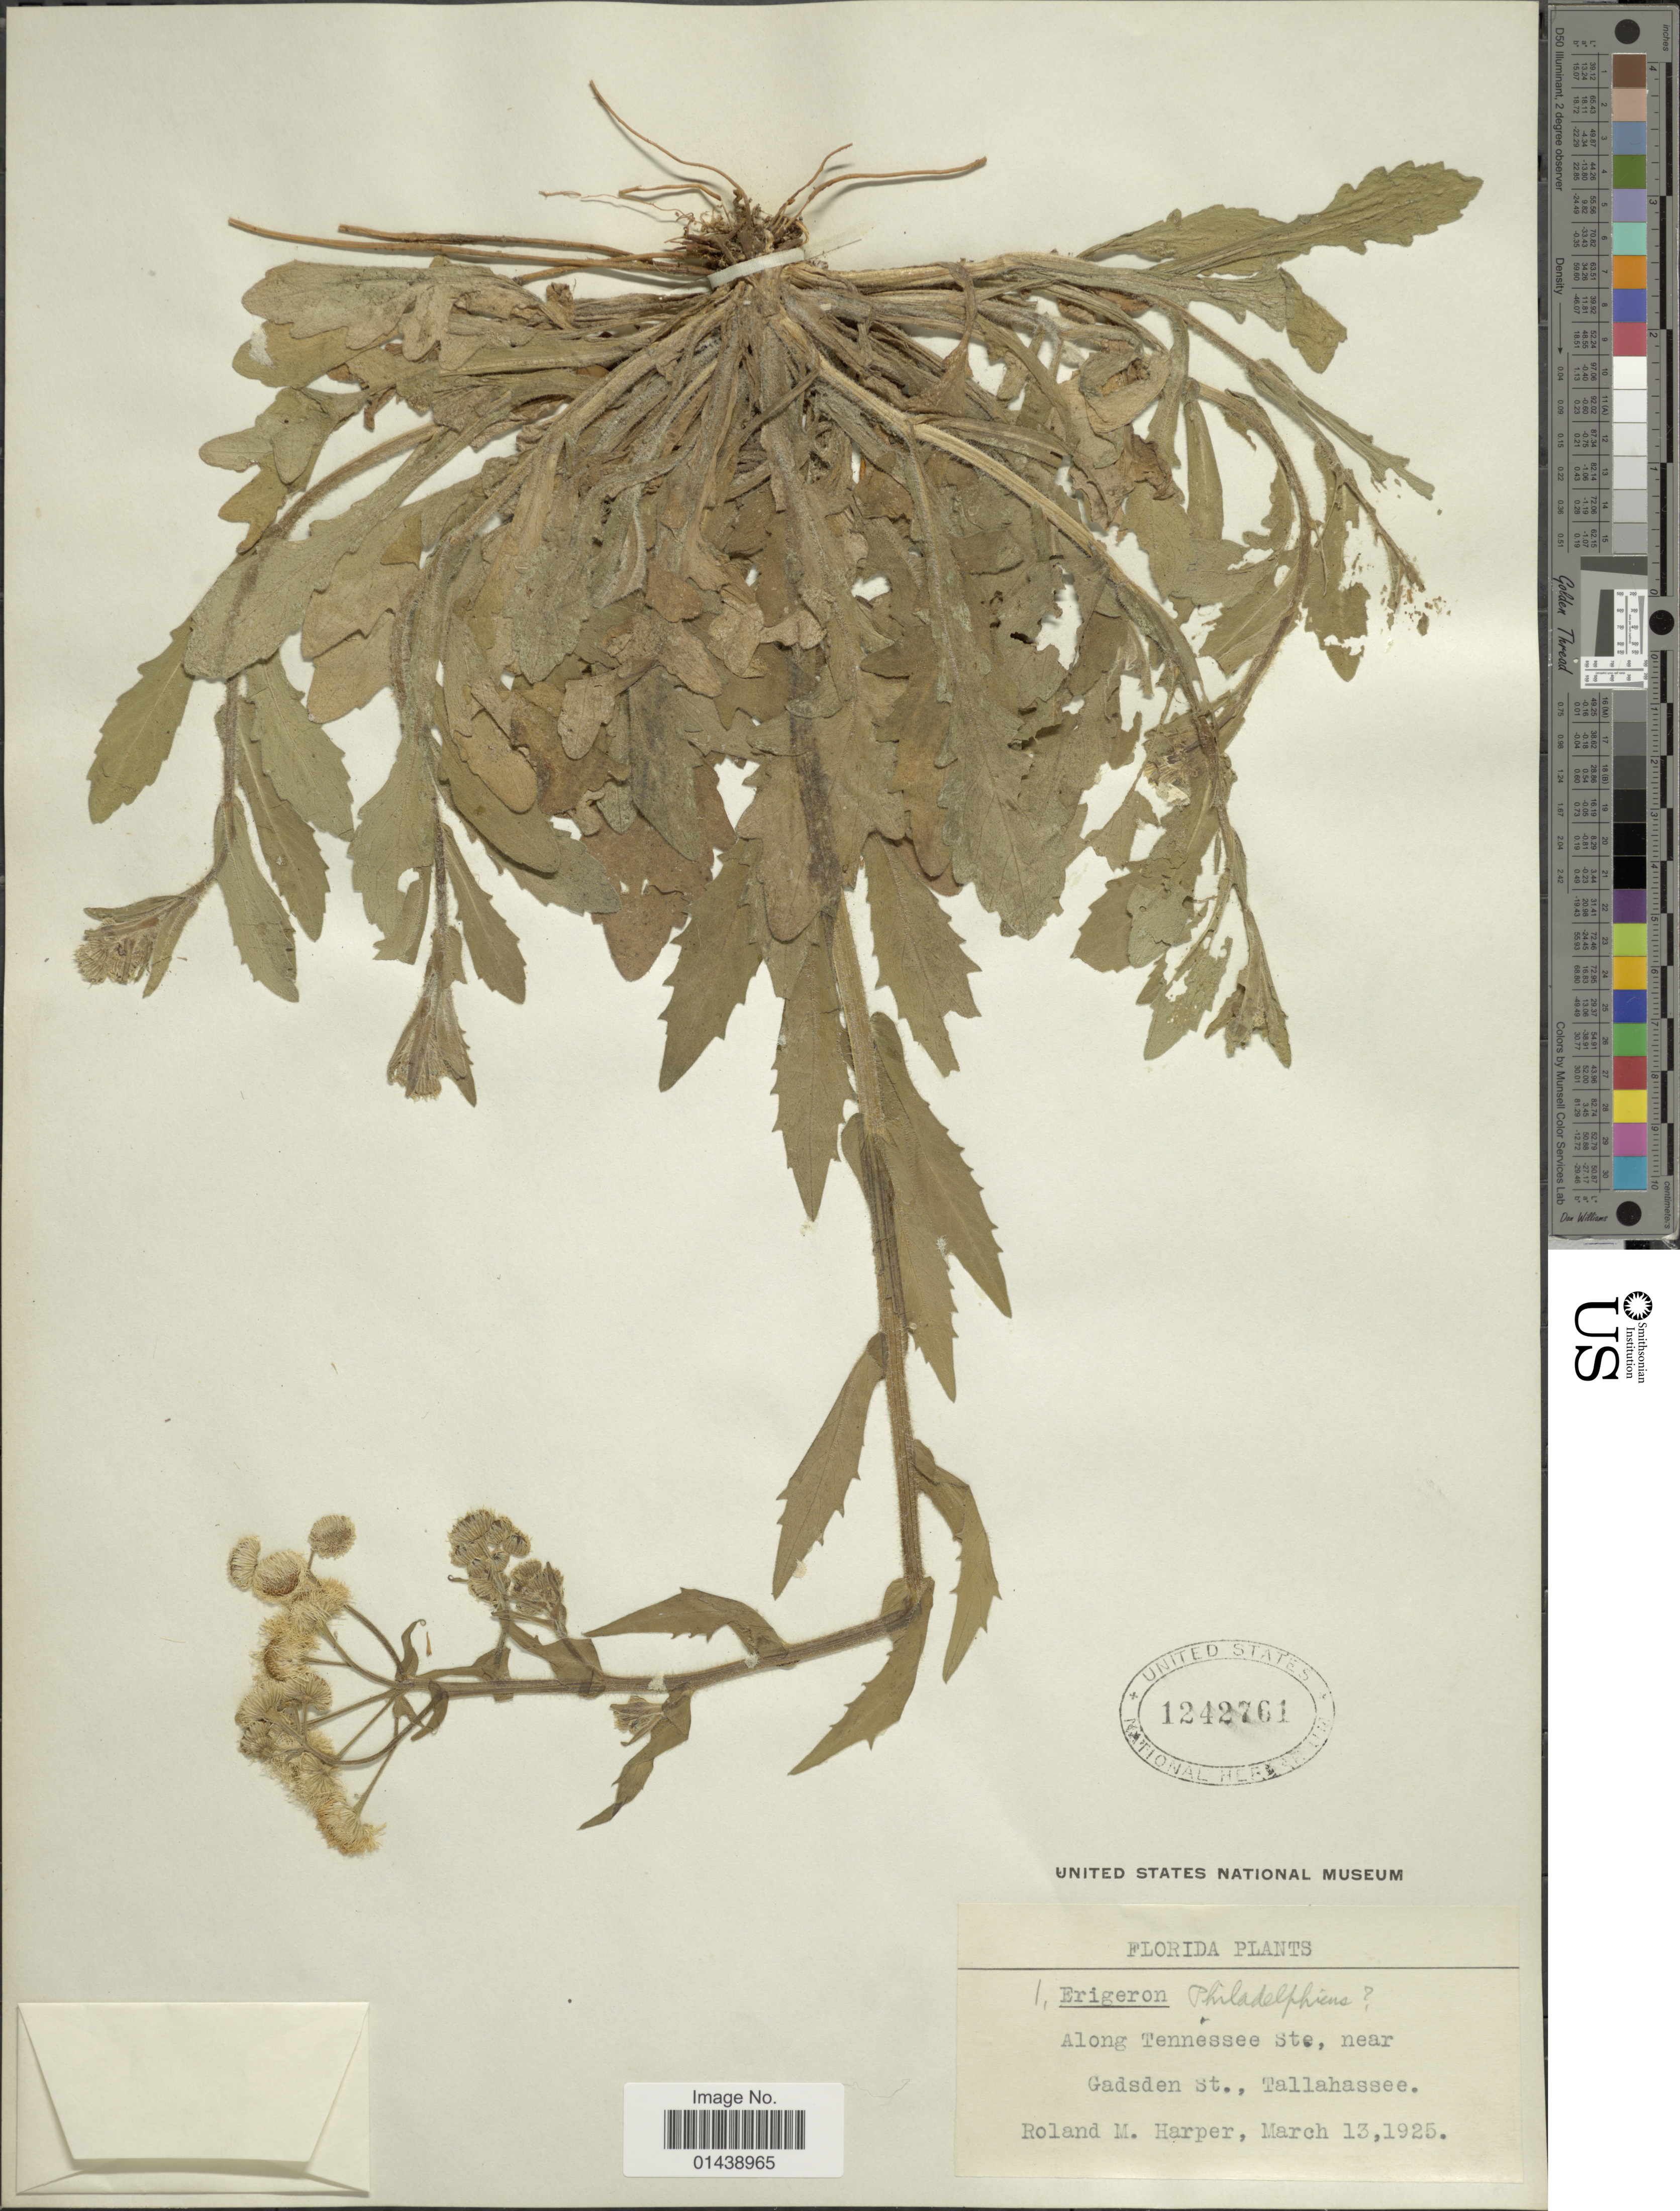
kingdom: Plantae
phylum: Tracheophyta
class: Magnoliopsida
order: Asterales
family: Asteraceae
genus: Erigeron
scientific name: Erigeron philadelphicus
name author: L.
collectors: R. M. Harper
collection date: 1925-03-13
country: United States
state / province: Florida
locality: Along Tennessee Ste, near Gadsen St., Tallahassee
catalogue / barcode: US 1242761